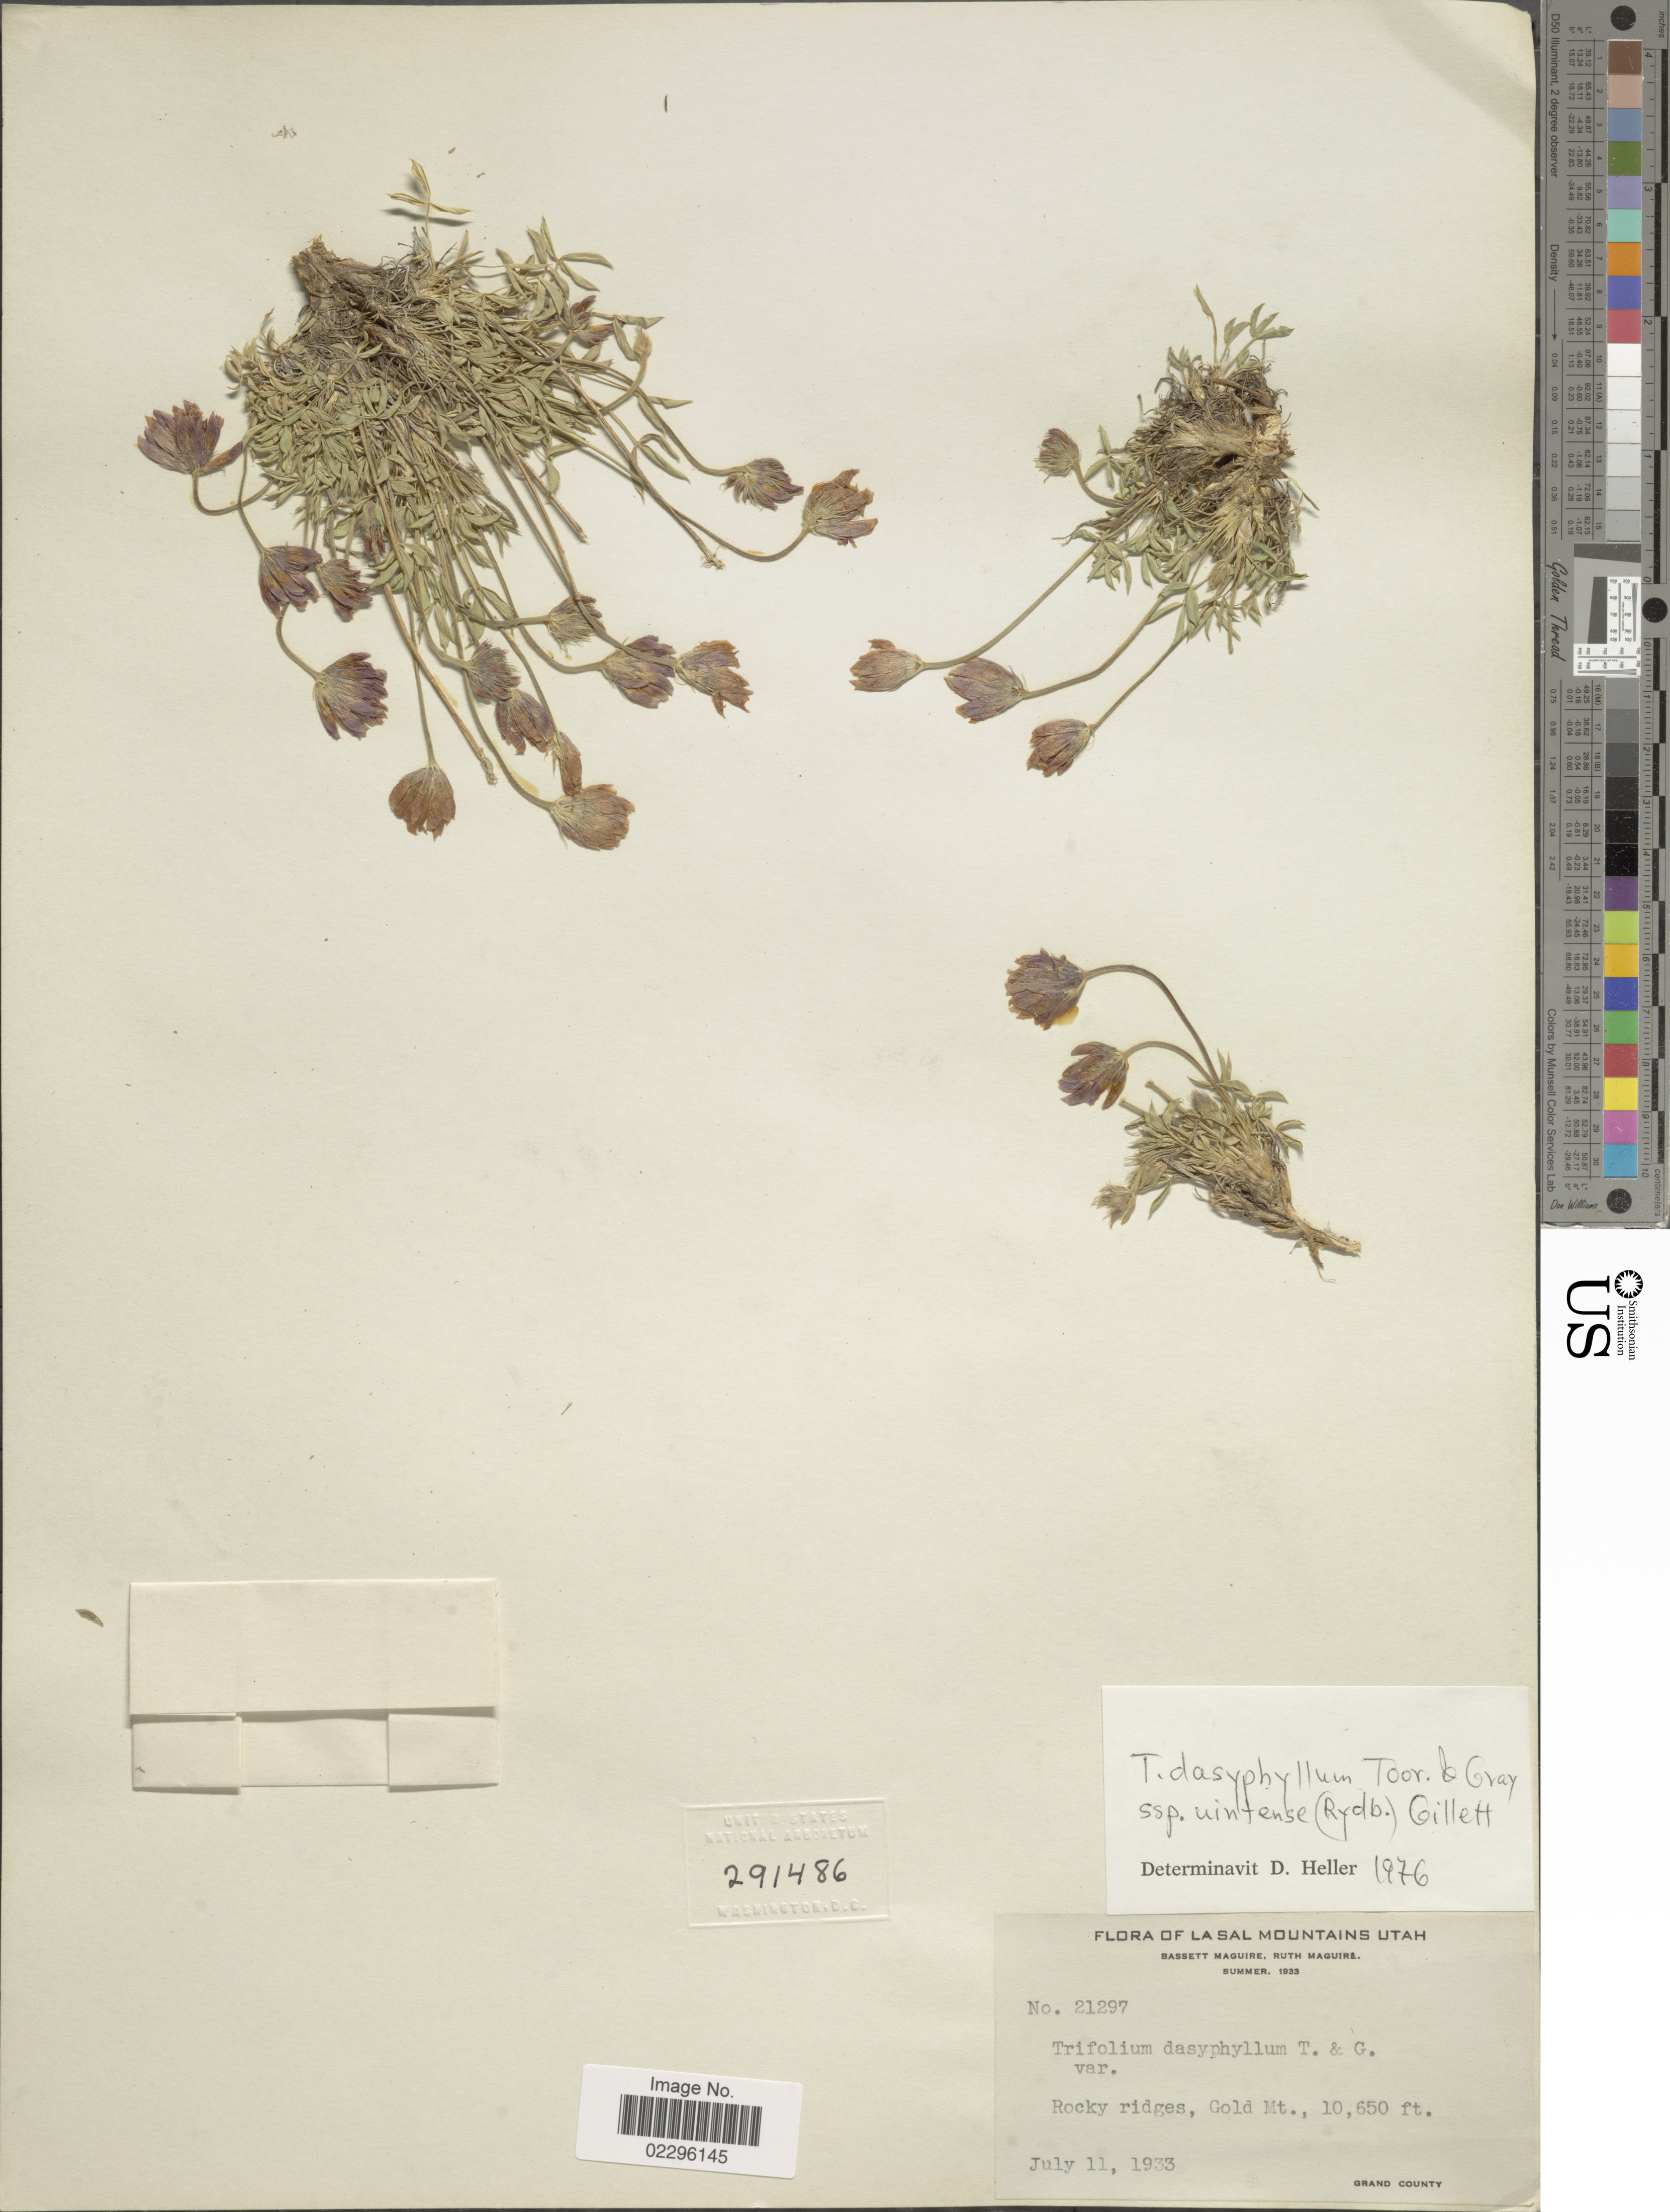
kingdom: Plantae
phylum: Tracheophyta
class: Magnoliopsida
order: Fabales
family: Fabaceae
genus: Trifolium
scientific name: Trifolium dasyphyllum subsp. uintense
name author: (Rydb.) J.M. Gillett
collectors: B. Maguire & R. R. Maguire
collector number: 21297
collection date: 1933-07-11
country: United States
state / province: Utah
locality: La Sal Mountains, Rocky ridges, Gold Mt.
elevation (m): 3246